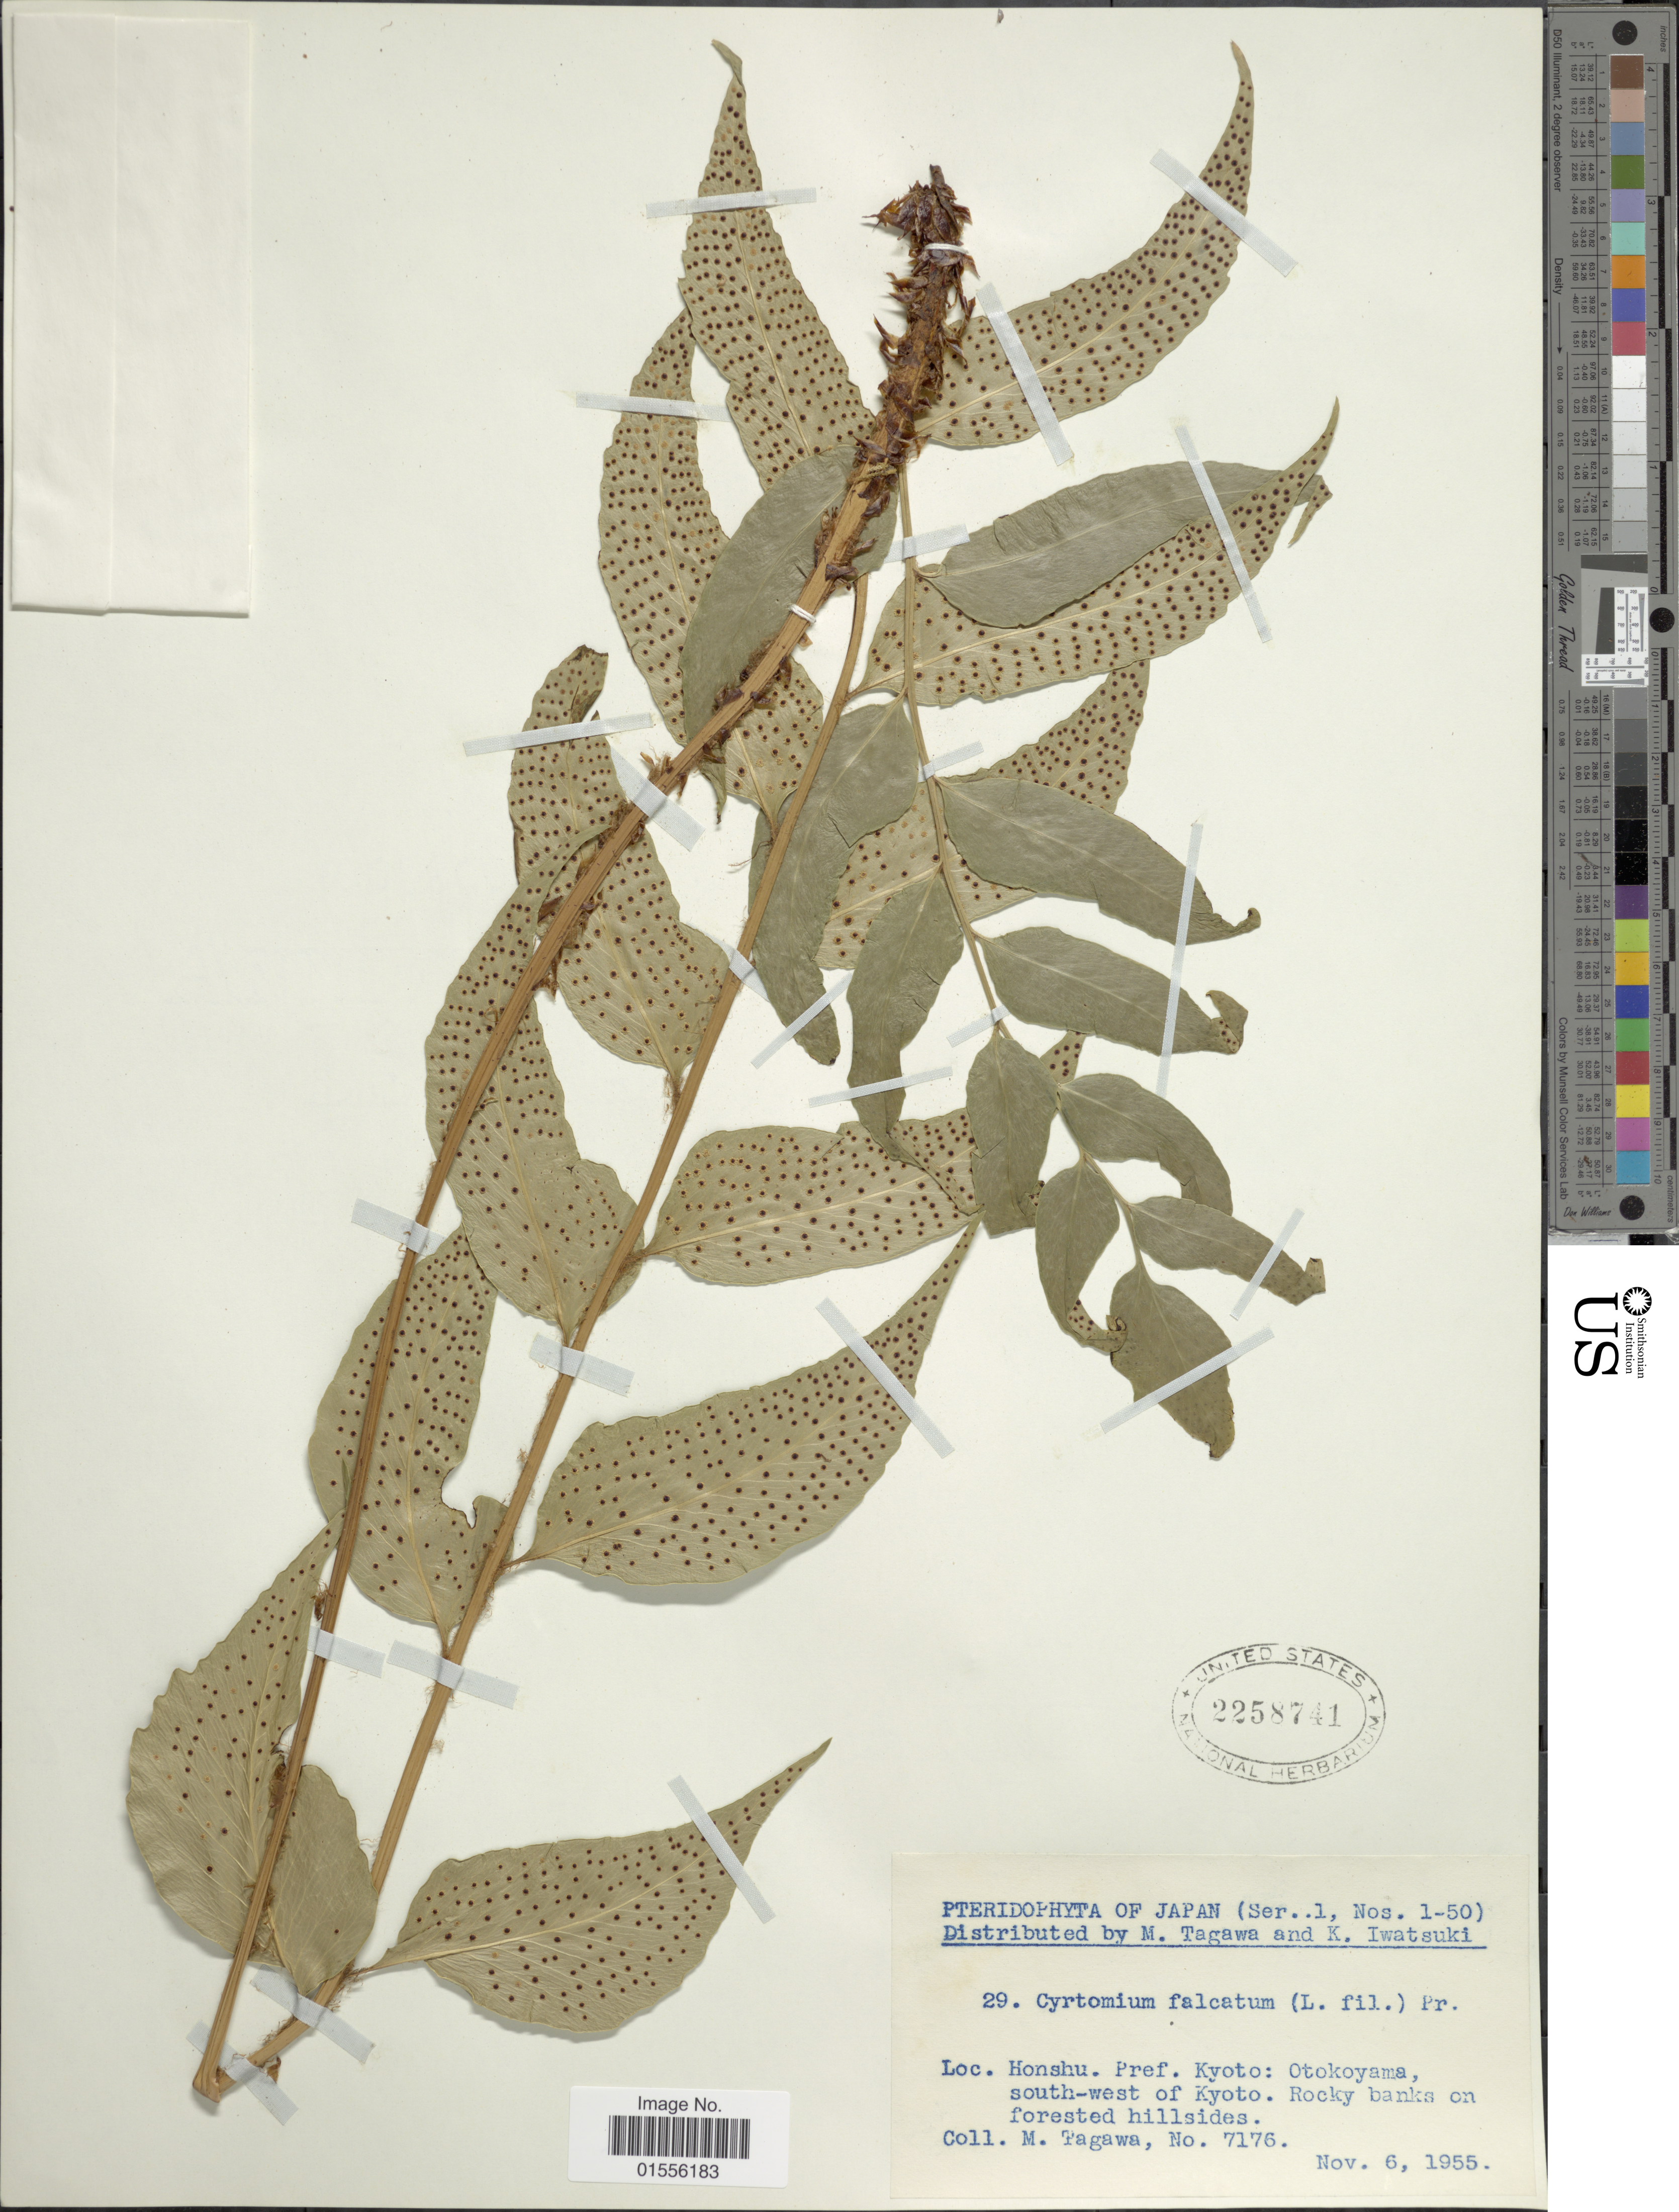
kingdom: Plantae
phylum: Tracheophyta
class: Polypodiopsida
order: Polypodiales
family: Dryopteridaceae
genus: Cyrtomium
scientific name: Cyrtomium falcatum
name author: (L. f.) C. Presl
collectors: M. Tagawa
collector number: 7176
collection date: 1955-11-06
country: Japan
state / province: Kyoto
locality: Honshu Pref Kyoto: Otokoyama, south-west of Kyoto. Rocky banks on forested hillsides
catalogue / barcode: US 2258741